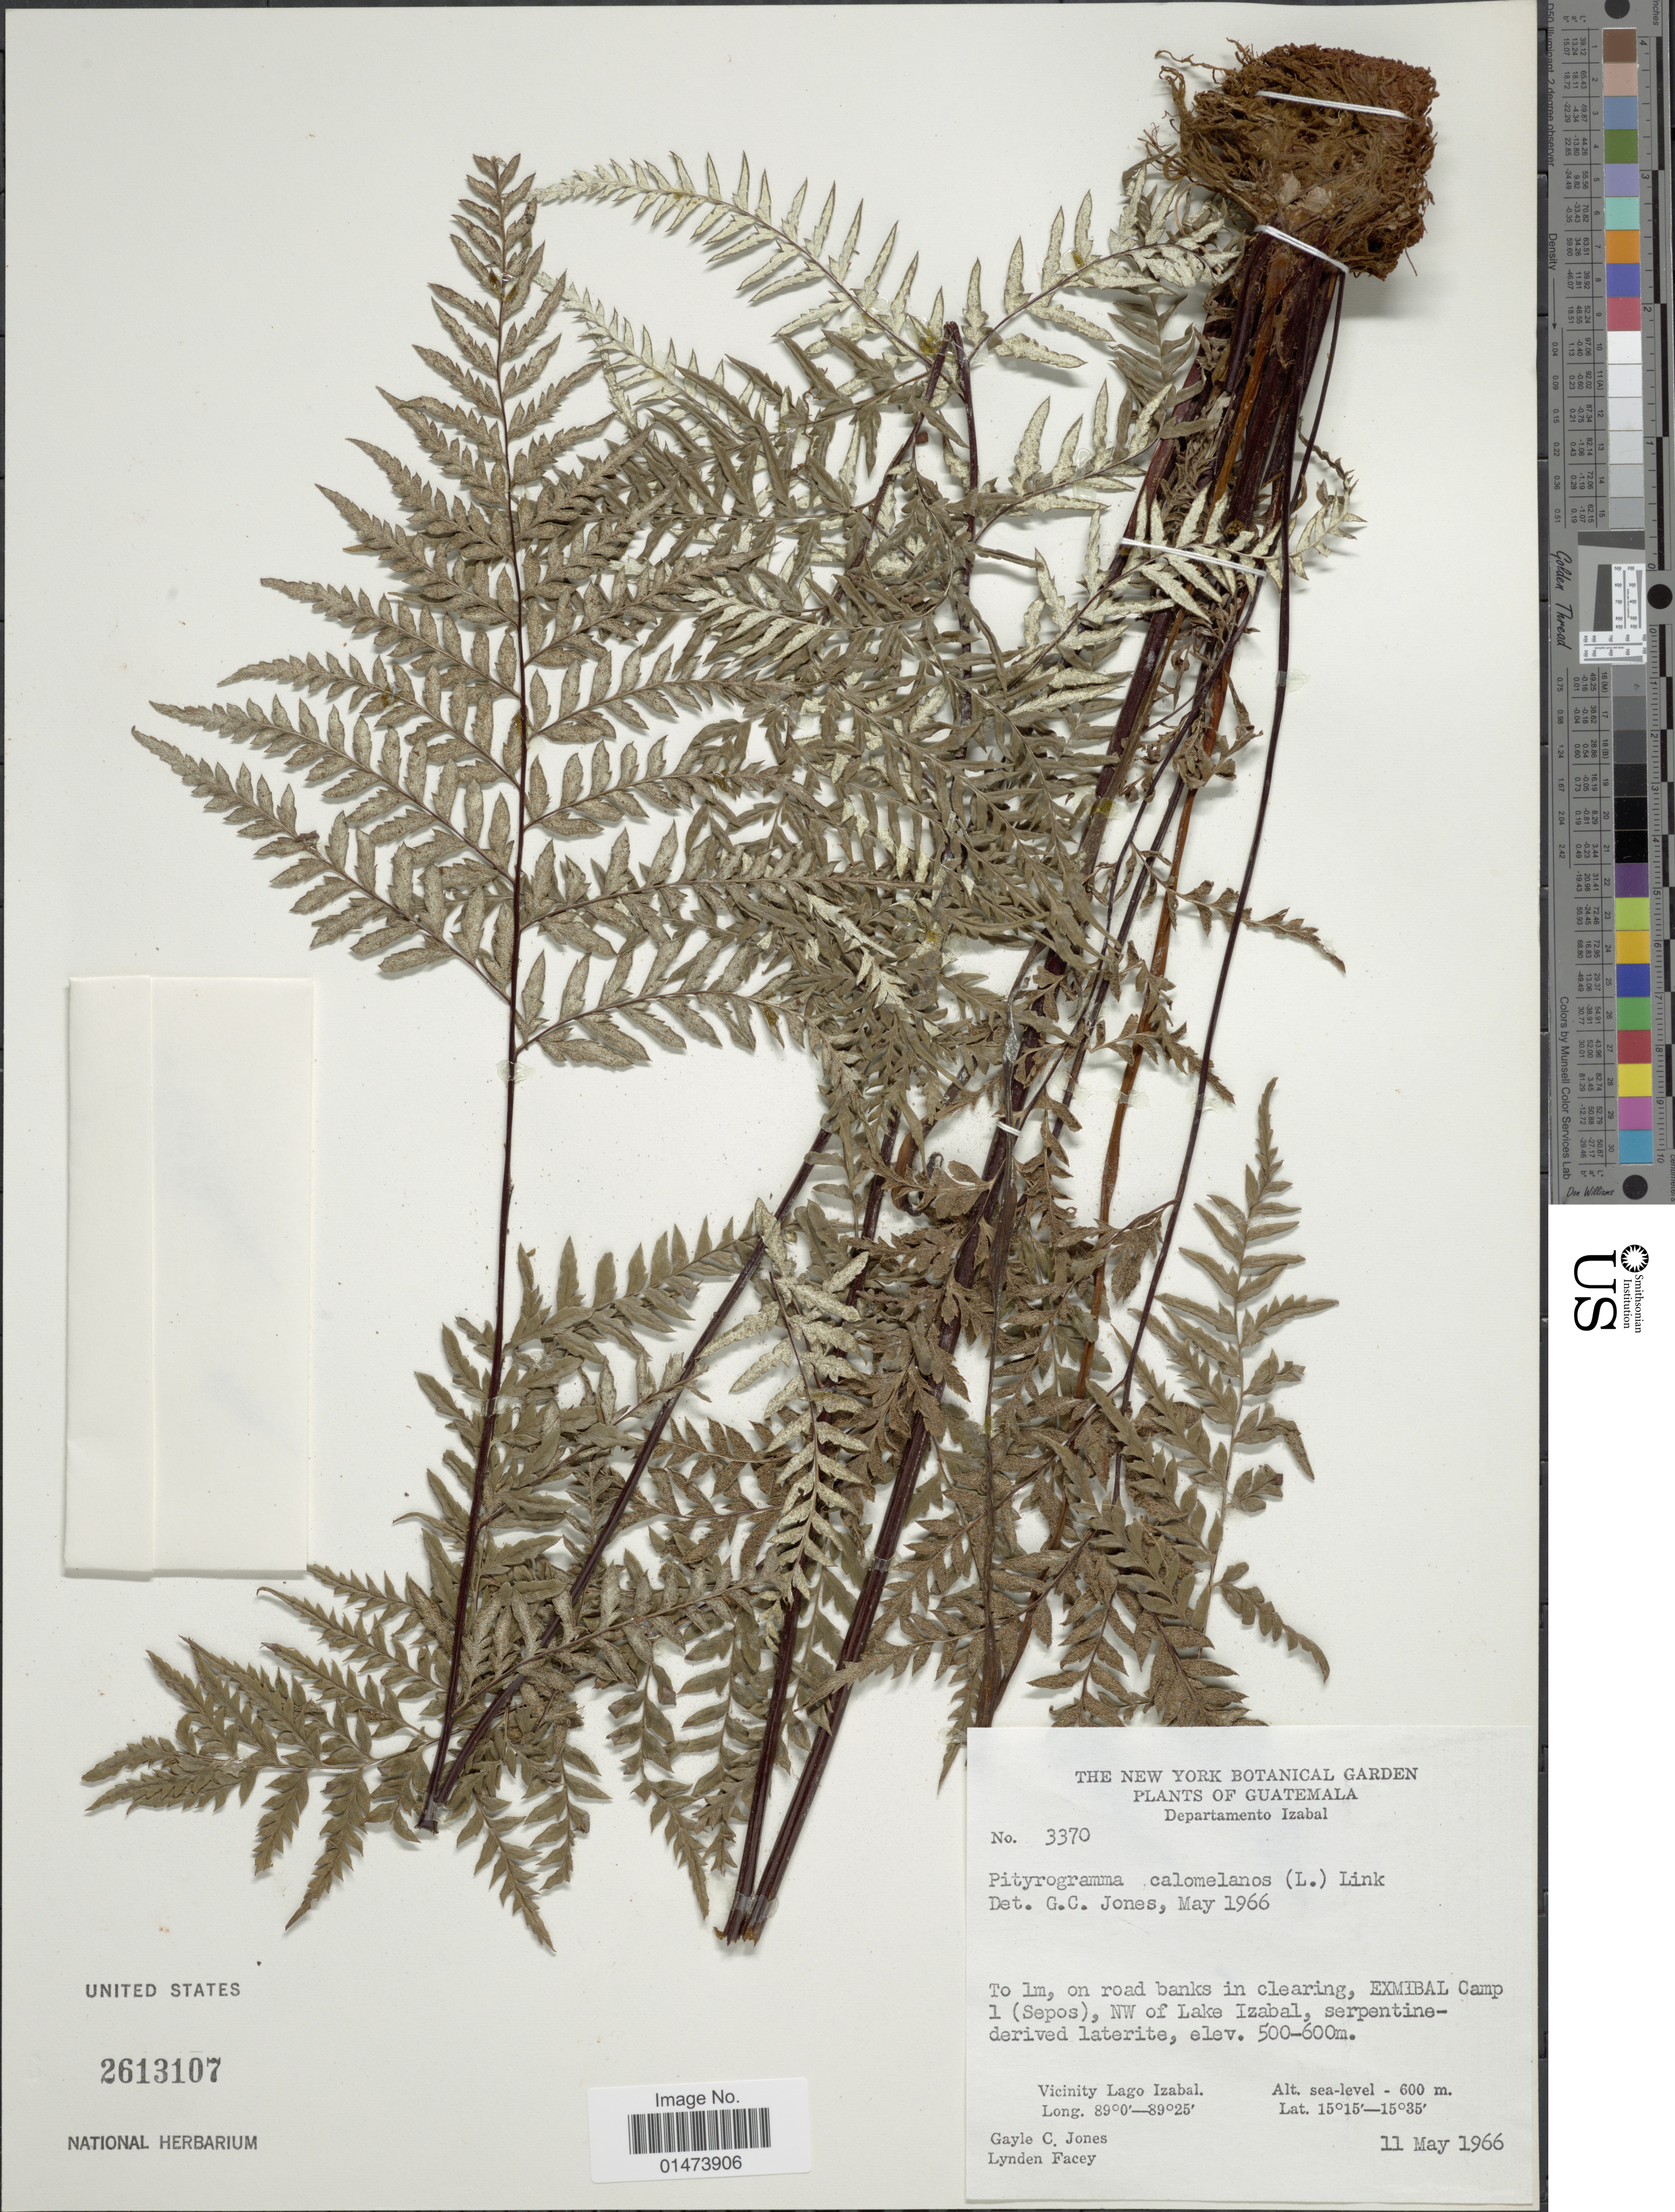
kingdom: Plantae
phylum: Tracheophyta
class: Polypodiopsida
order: Polypodiales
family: Pteridaceae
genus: Pityrogramma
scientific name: Pityrogramma calomelanos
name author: (L.) Link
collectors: G. C. Jones & L. Facey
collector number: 3370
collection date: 1966-05-11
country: Guatemala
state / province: Izabal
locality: Department Izabal, Exmibal Camp 1 9sepos), NW of Lake Izaba, Vicinity of Lago Izabal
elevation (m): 500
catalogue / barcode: US 2613107